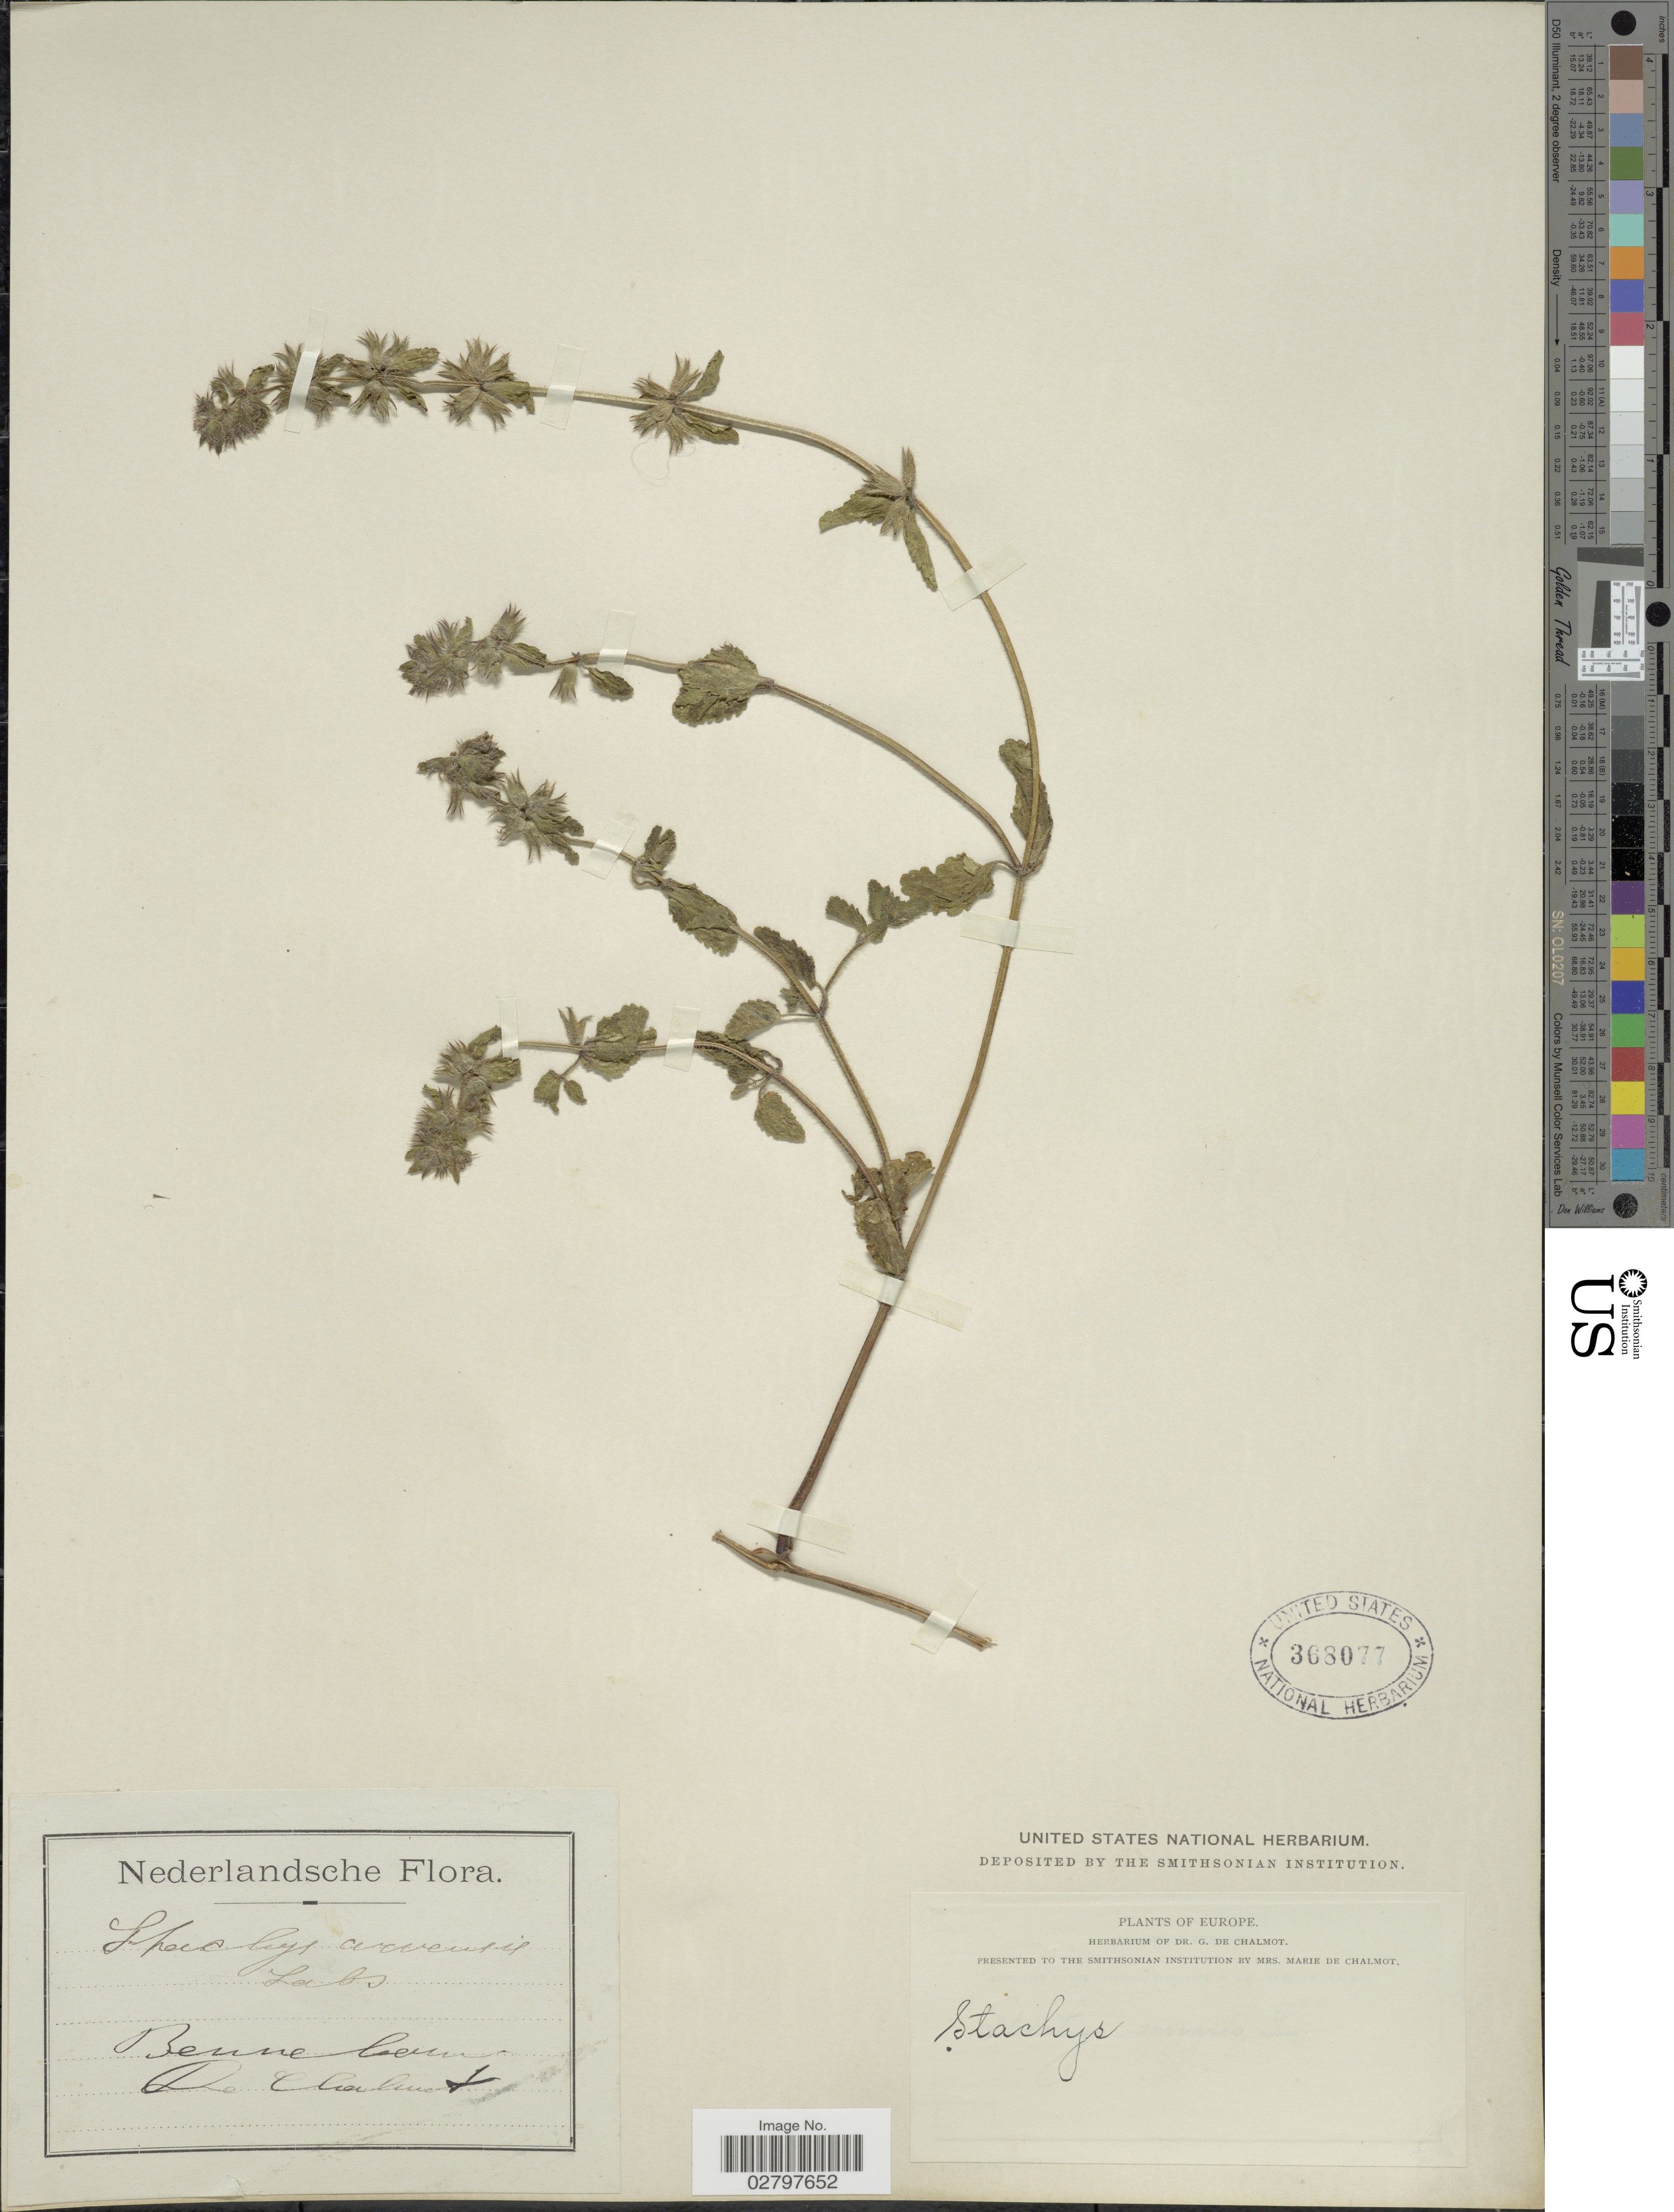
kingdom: Plantae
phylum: Tracheophyta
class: Magnoliopsida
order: Lamiales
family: Lamiaceae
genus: Stachys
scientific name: Stachys arvensis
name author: (L.) L.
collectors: G. de Chalmot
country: Netherlands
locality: Bennekom.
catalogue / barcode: US 368077